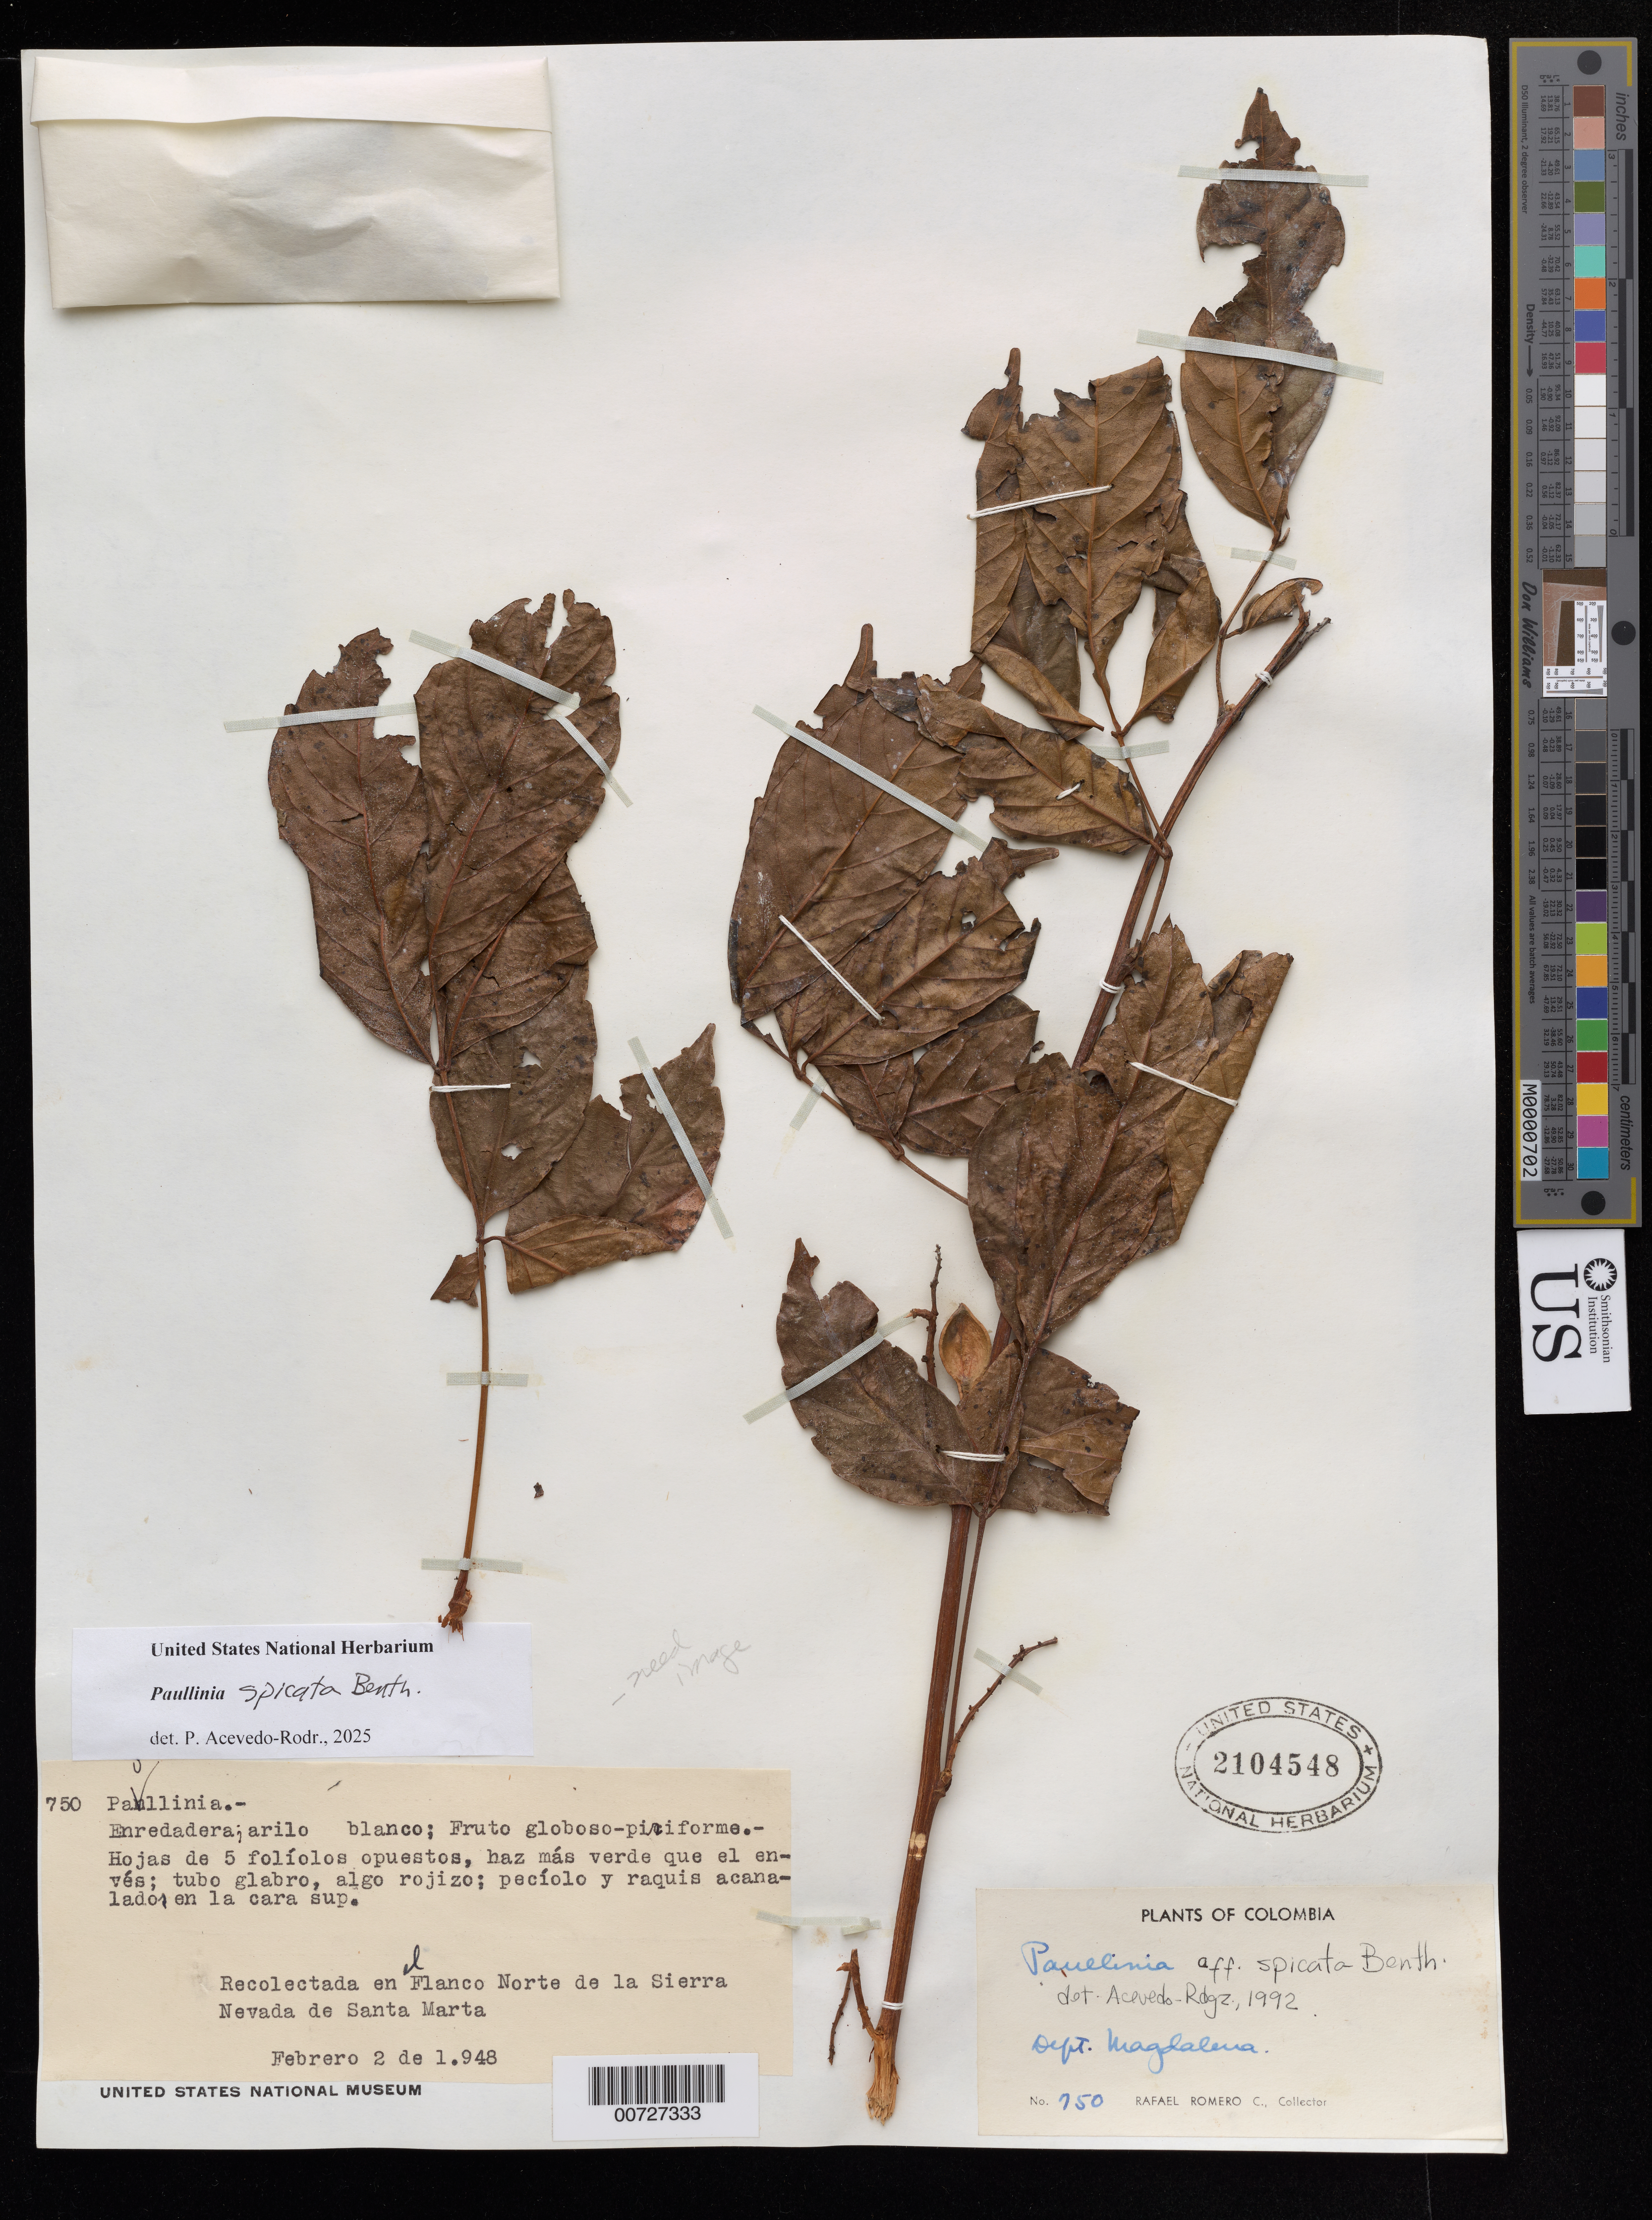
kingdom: Plantae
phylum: Tracheophyta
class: Magnoliopsida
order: Sapindales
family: Sapindaceae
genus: Paullinia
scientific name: Paullinia spicata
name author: Benth.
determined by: Acevedo-Rodríguez, P., (BOT), Smithsonian Institution - National Museum of Natural History (UNITED STATES)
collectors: R. Romero Castañeda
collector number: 750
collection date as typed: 02 Feb 1948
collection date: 1948-02-02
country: Colombia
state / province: Magdalena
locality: Recolectada en al Flanco Norte de la Sierra Nevada de Santa Marta.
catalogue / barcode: US 2104548